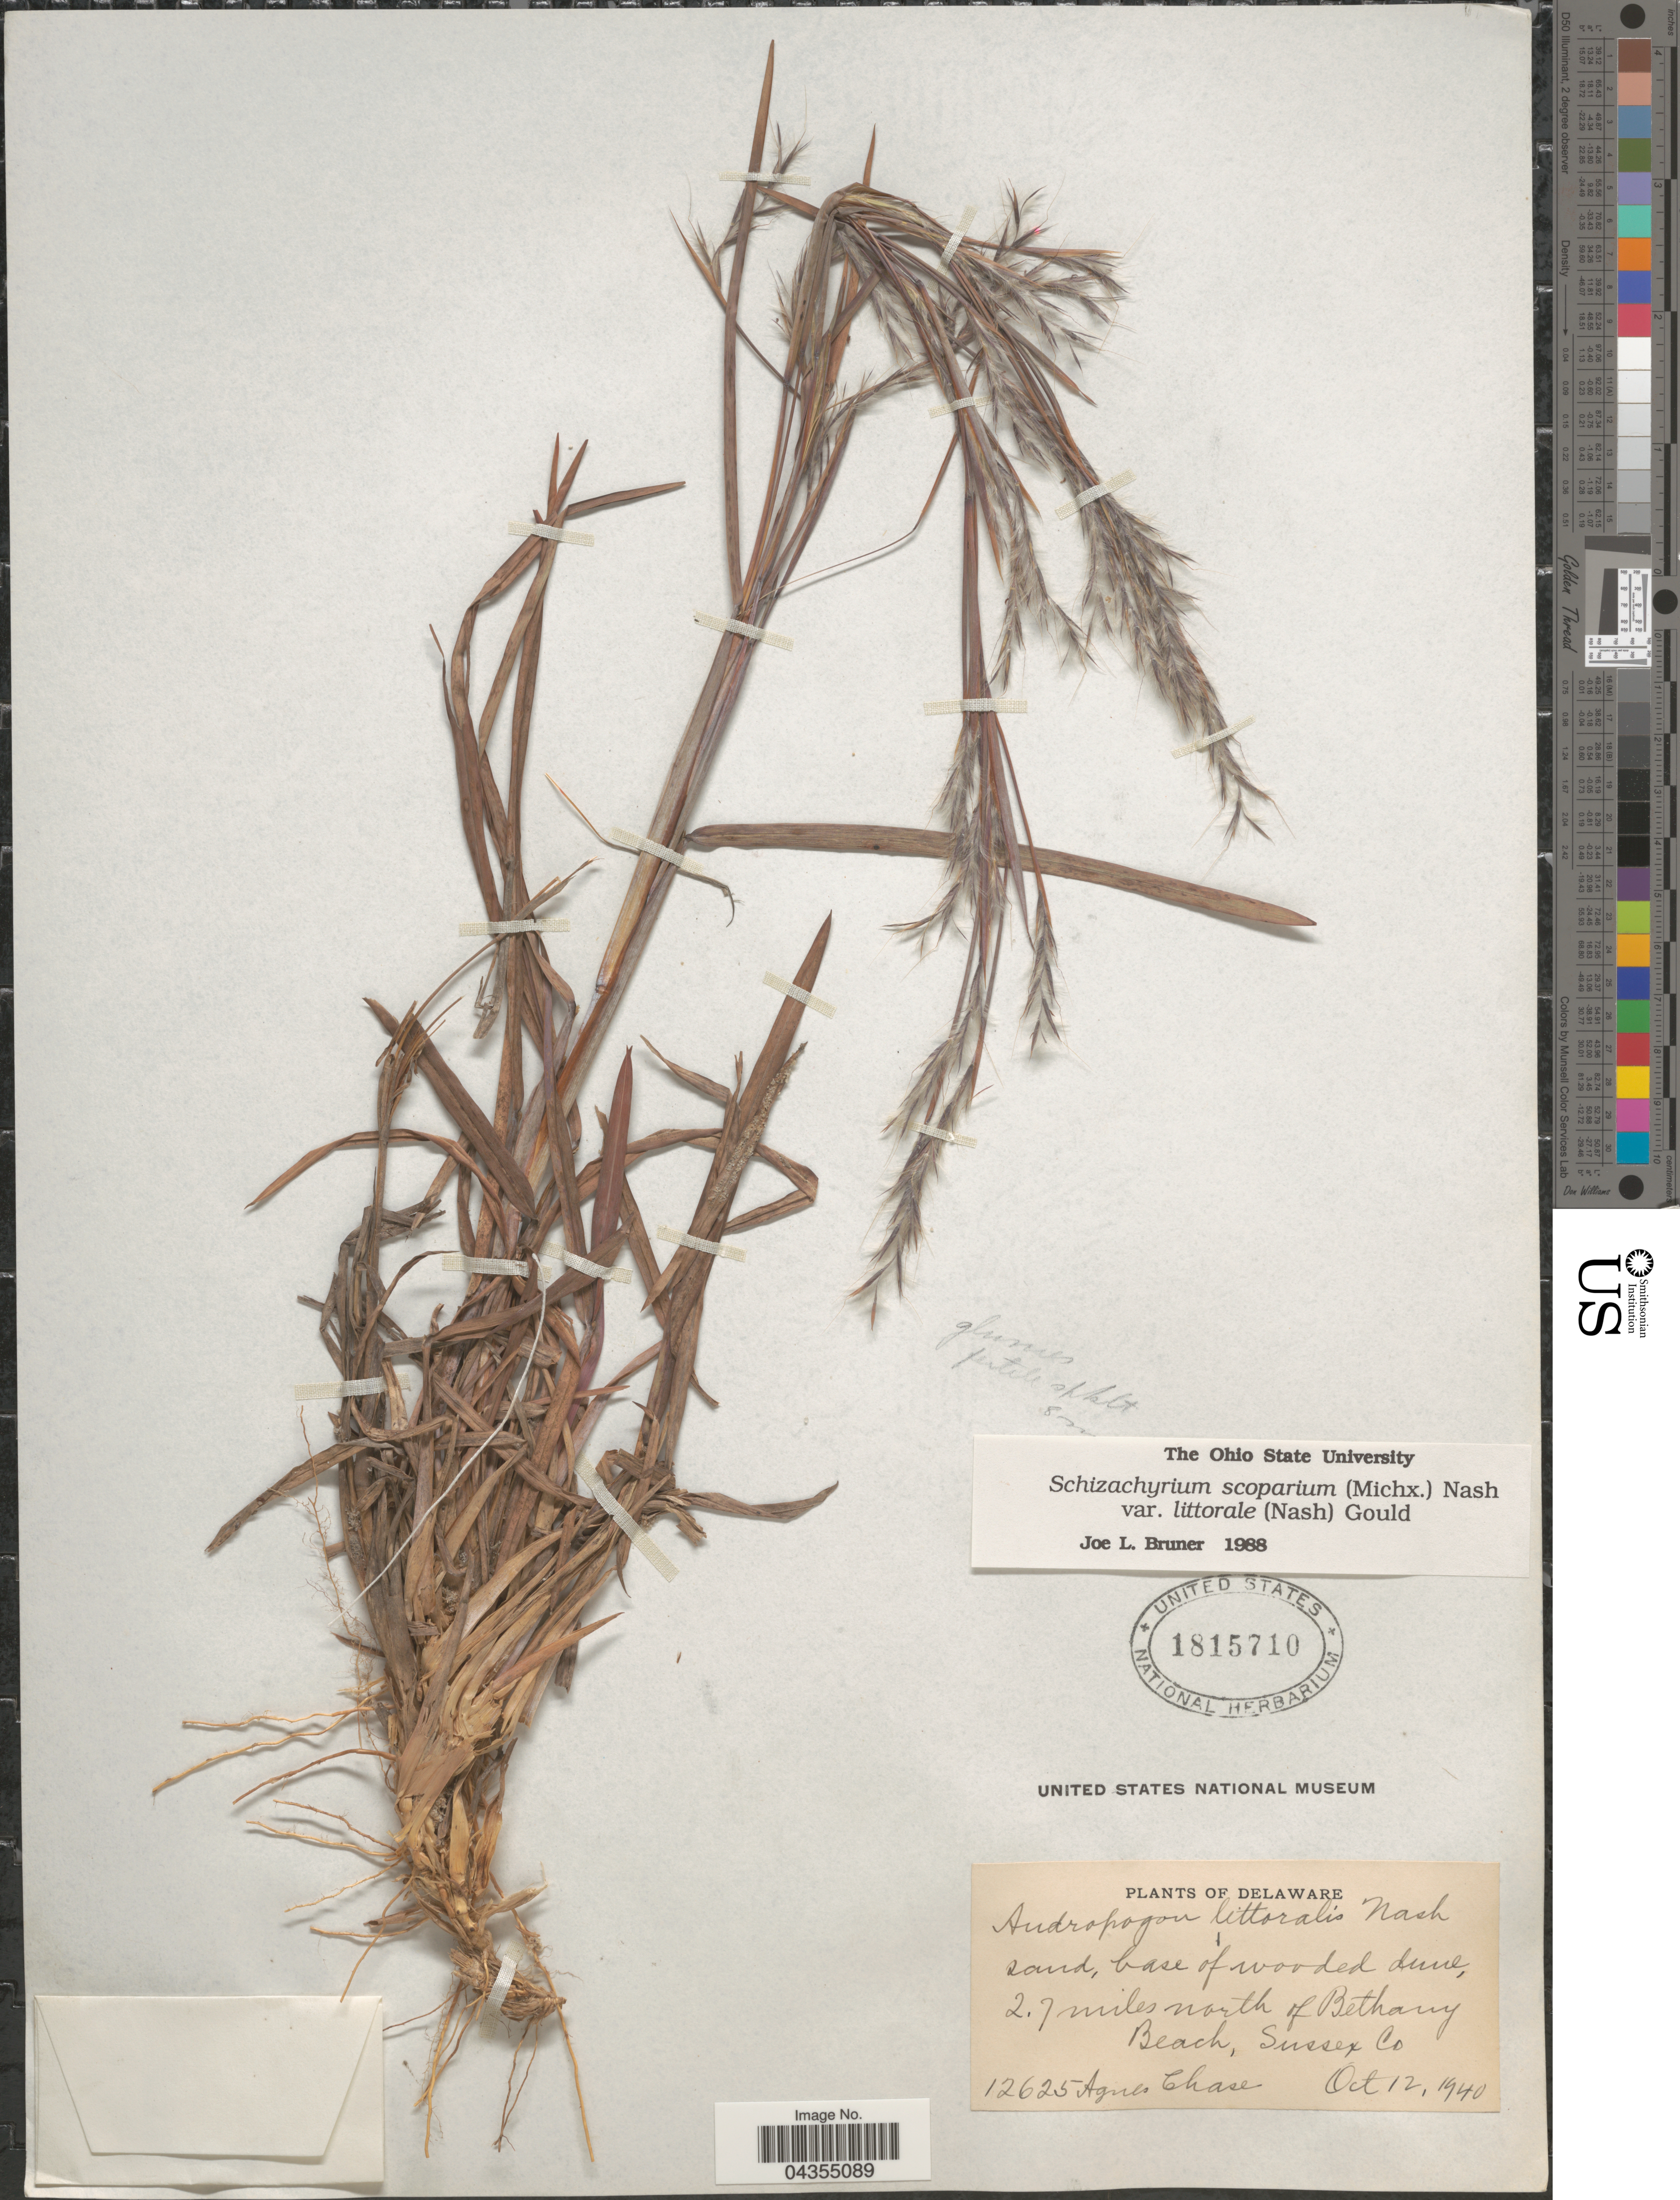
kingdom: Plantae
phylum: Tracheophyta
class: Liliopsida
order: Poales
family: Poaceae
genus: Schizachyrium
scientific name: Schizachyrium scoparium var. littorale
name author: (Nash) Gould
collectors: A. Chase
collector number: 12625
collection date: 1940-10-12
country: United States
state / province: Delaware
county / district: Sussex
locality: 2.7 miles north of Bethany Beach, Sussex Co.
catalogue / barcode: US 1815710